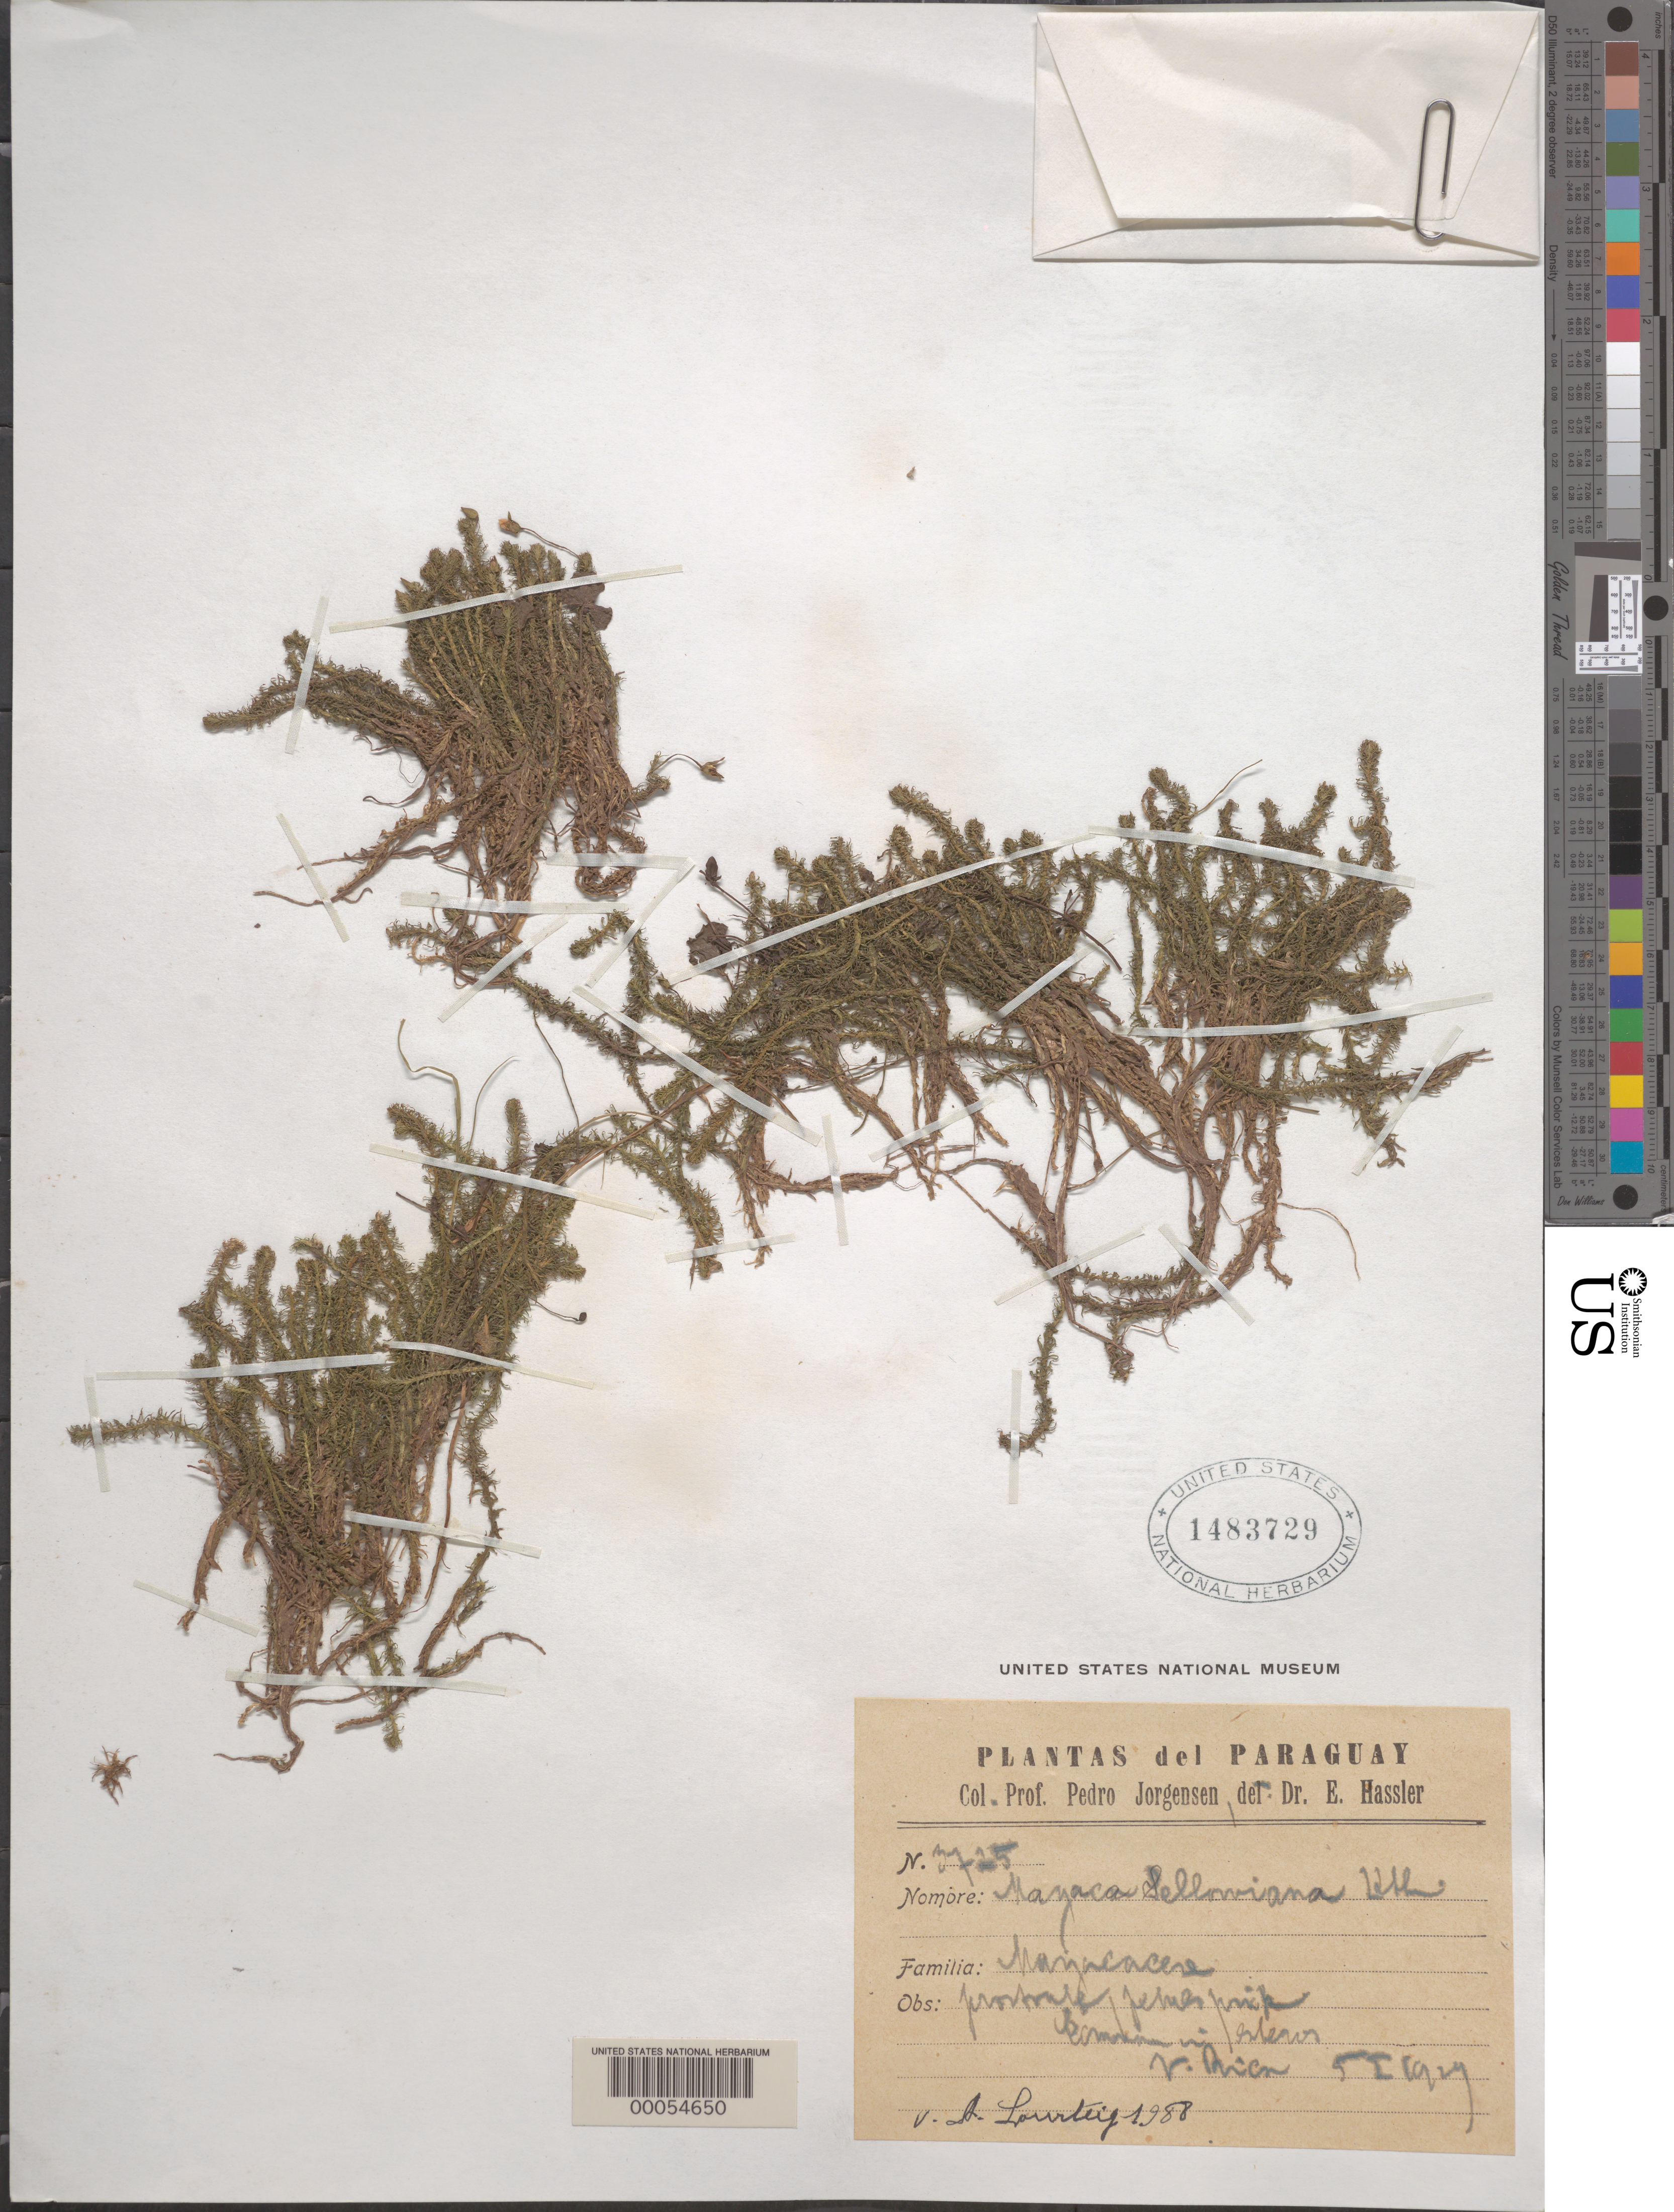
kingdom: Plantae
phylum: Tracheophyta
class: Liliopsida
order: Poales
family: Mayacaceae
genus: Mayaca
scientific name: Mayaca sellowiana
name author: Kunth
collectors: P. Jörgensen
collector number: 3725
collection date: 1929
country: Paraguay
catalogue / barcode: US 1483729